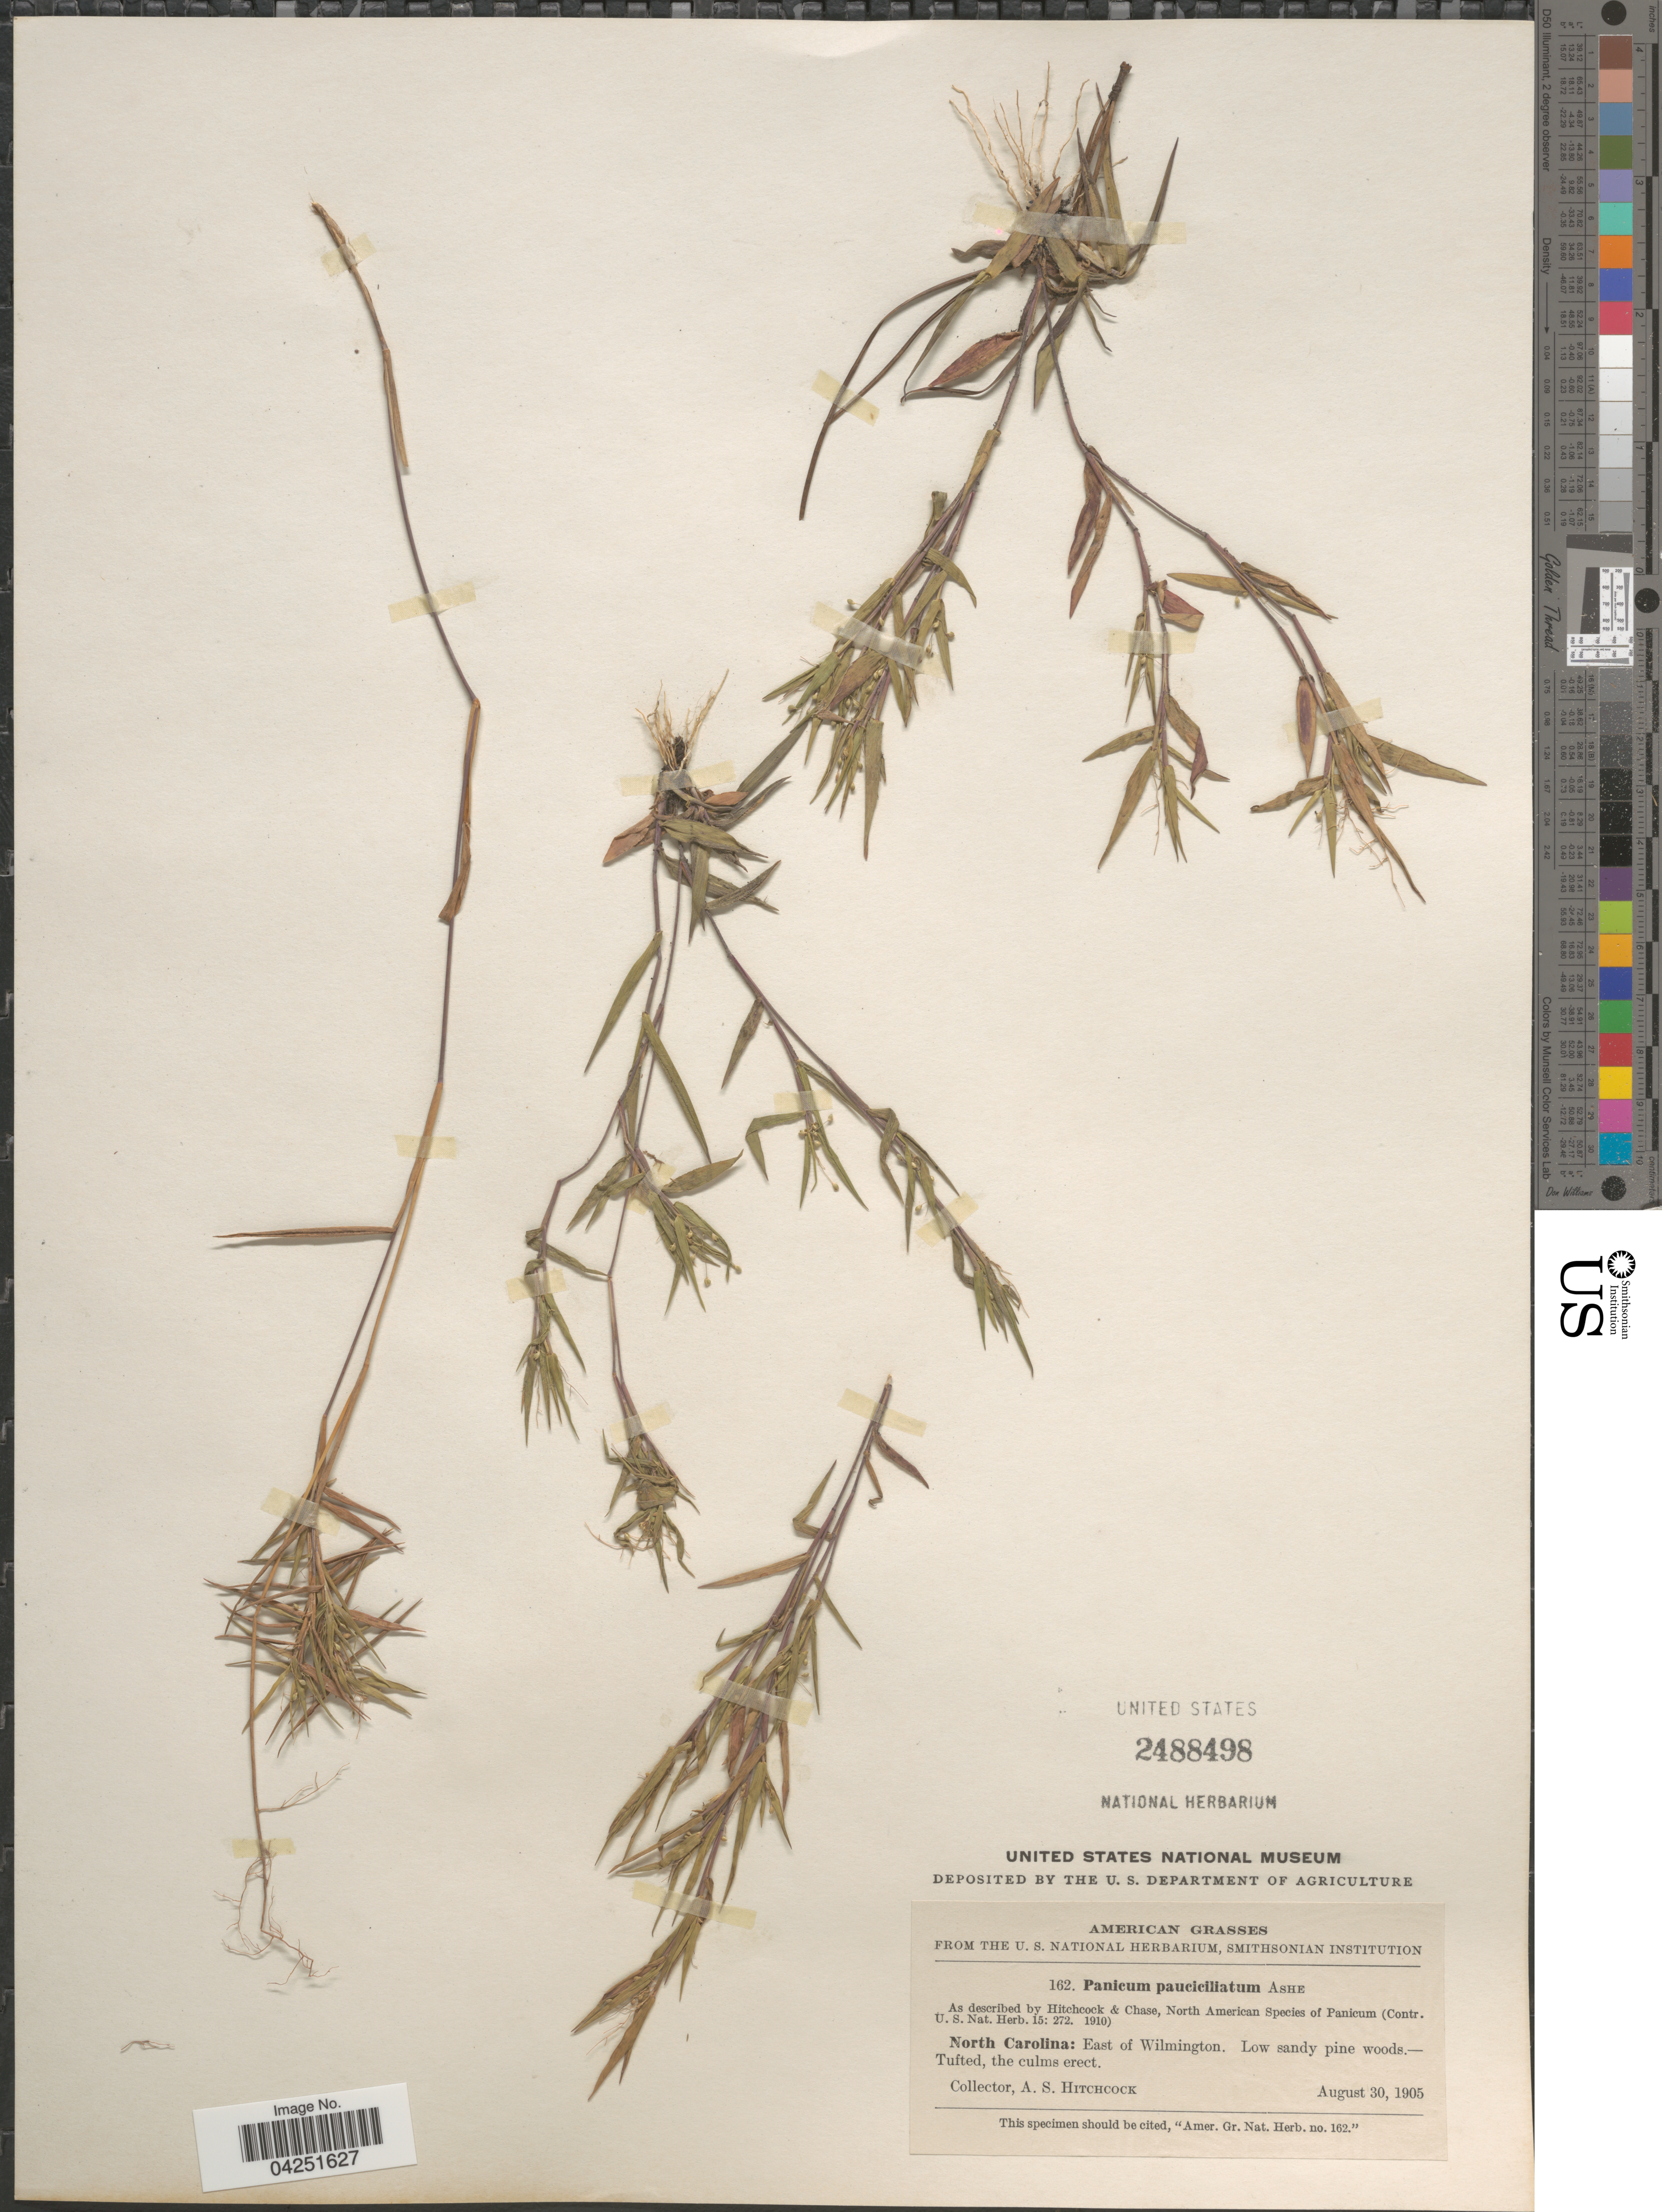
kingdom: Plantae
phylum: Tracheophyta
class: Liliopsida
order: Poales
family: Poaceae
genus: Dichanthelium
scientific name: Dichanthelium acuminatum var. acuminatum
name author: (Sw.) Gould & C.A. Clark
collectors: A. S. Hitchcock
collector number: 162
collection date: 1905-08-30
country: United States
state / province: North Carolina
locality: East of Wilmington.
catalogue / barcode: US 2488498